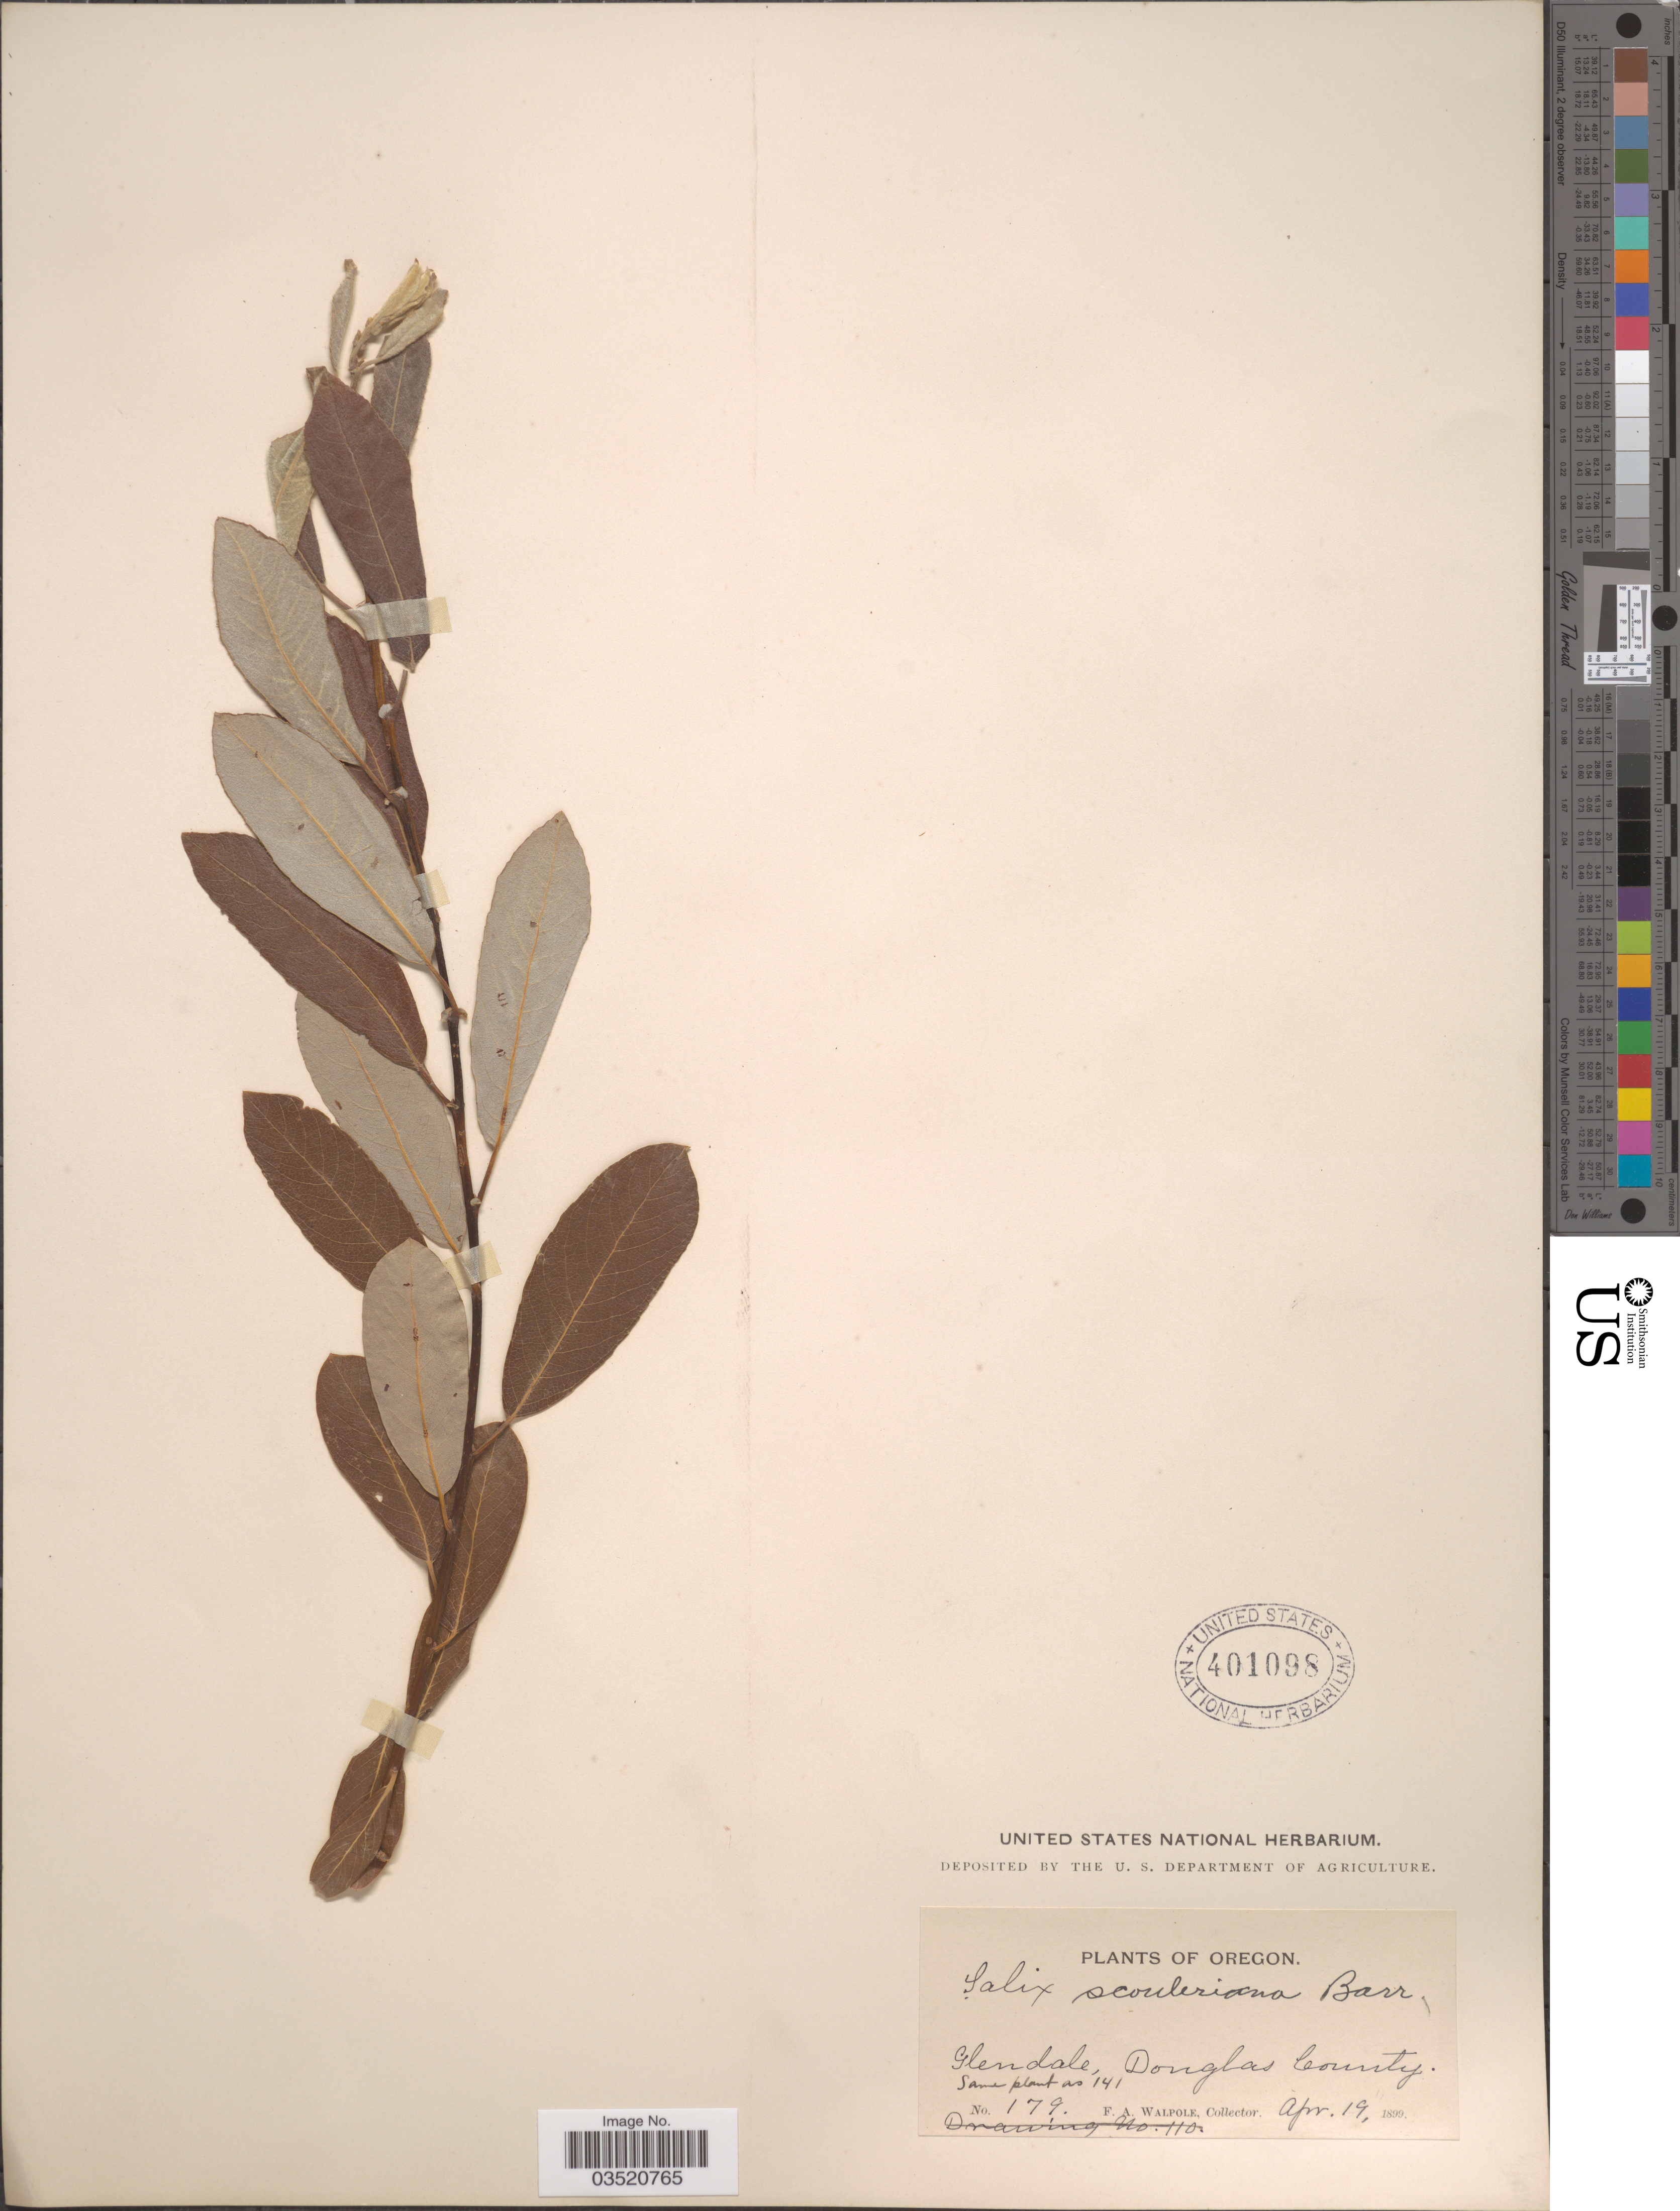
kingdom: Plantae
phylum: Tracheophyta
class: Magnoliopsida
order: Malpighiales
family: Salicaceae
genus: Salix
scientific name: Salix scouleriana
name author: Barratt ex Hook.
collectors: F. Walpole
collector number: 179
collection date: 1899-04-19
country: United States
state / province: Oregon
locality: Glendale, Douglas County.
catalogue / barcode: US 401098